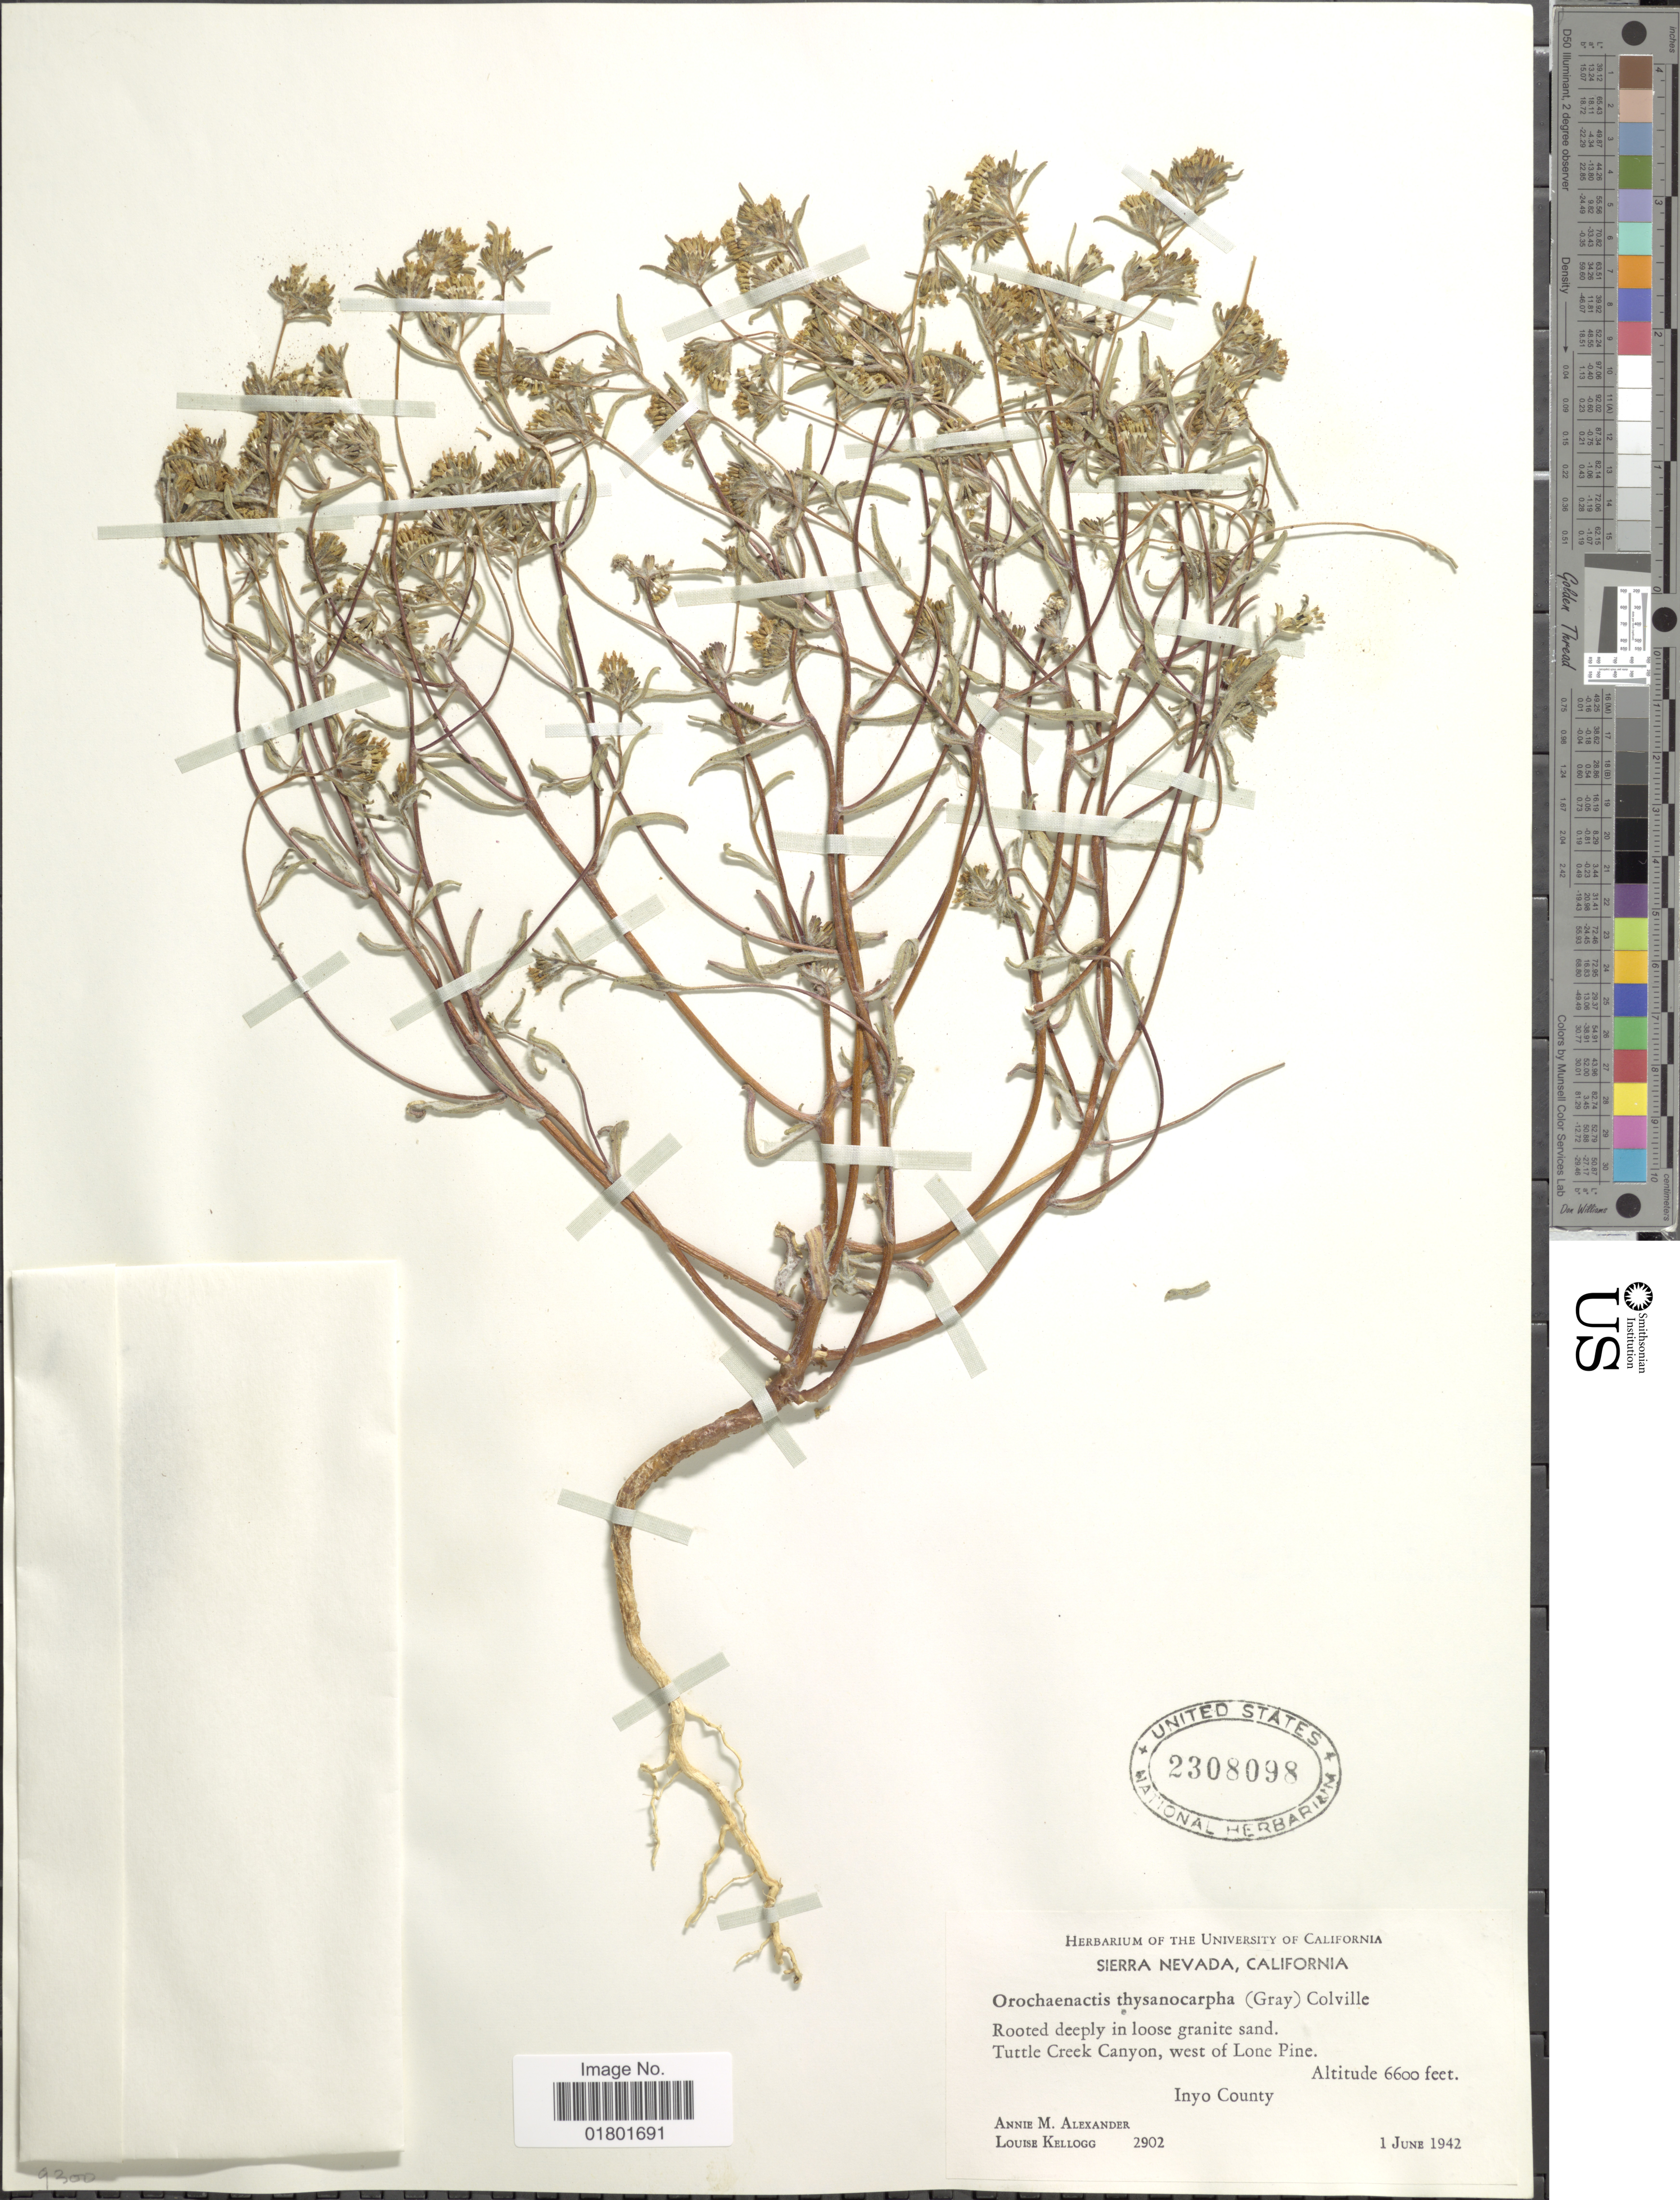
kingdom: Plantae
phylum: Tracheophyta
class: Magnoliopsida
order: Asterales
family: Asteraceae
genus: Orochaenactis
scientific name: Orochaenactis thysanocarpha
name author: (A. Gray) Coville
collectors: A. M. Alexander & L. Kellogg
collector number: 2902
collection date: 1942-06-01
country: United States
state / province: California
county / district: Inyo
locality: Sierra Nevada, Tuttle Creek Canyon, west of Lone Pine, Inyo County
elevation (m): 2012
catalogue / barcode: US 2308098